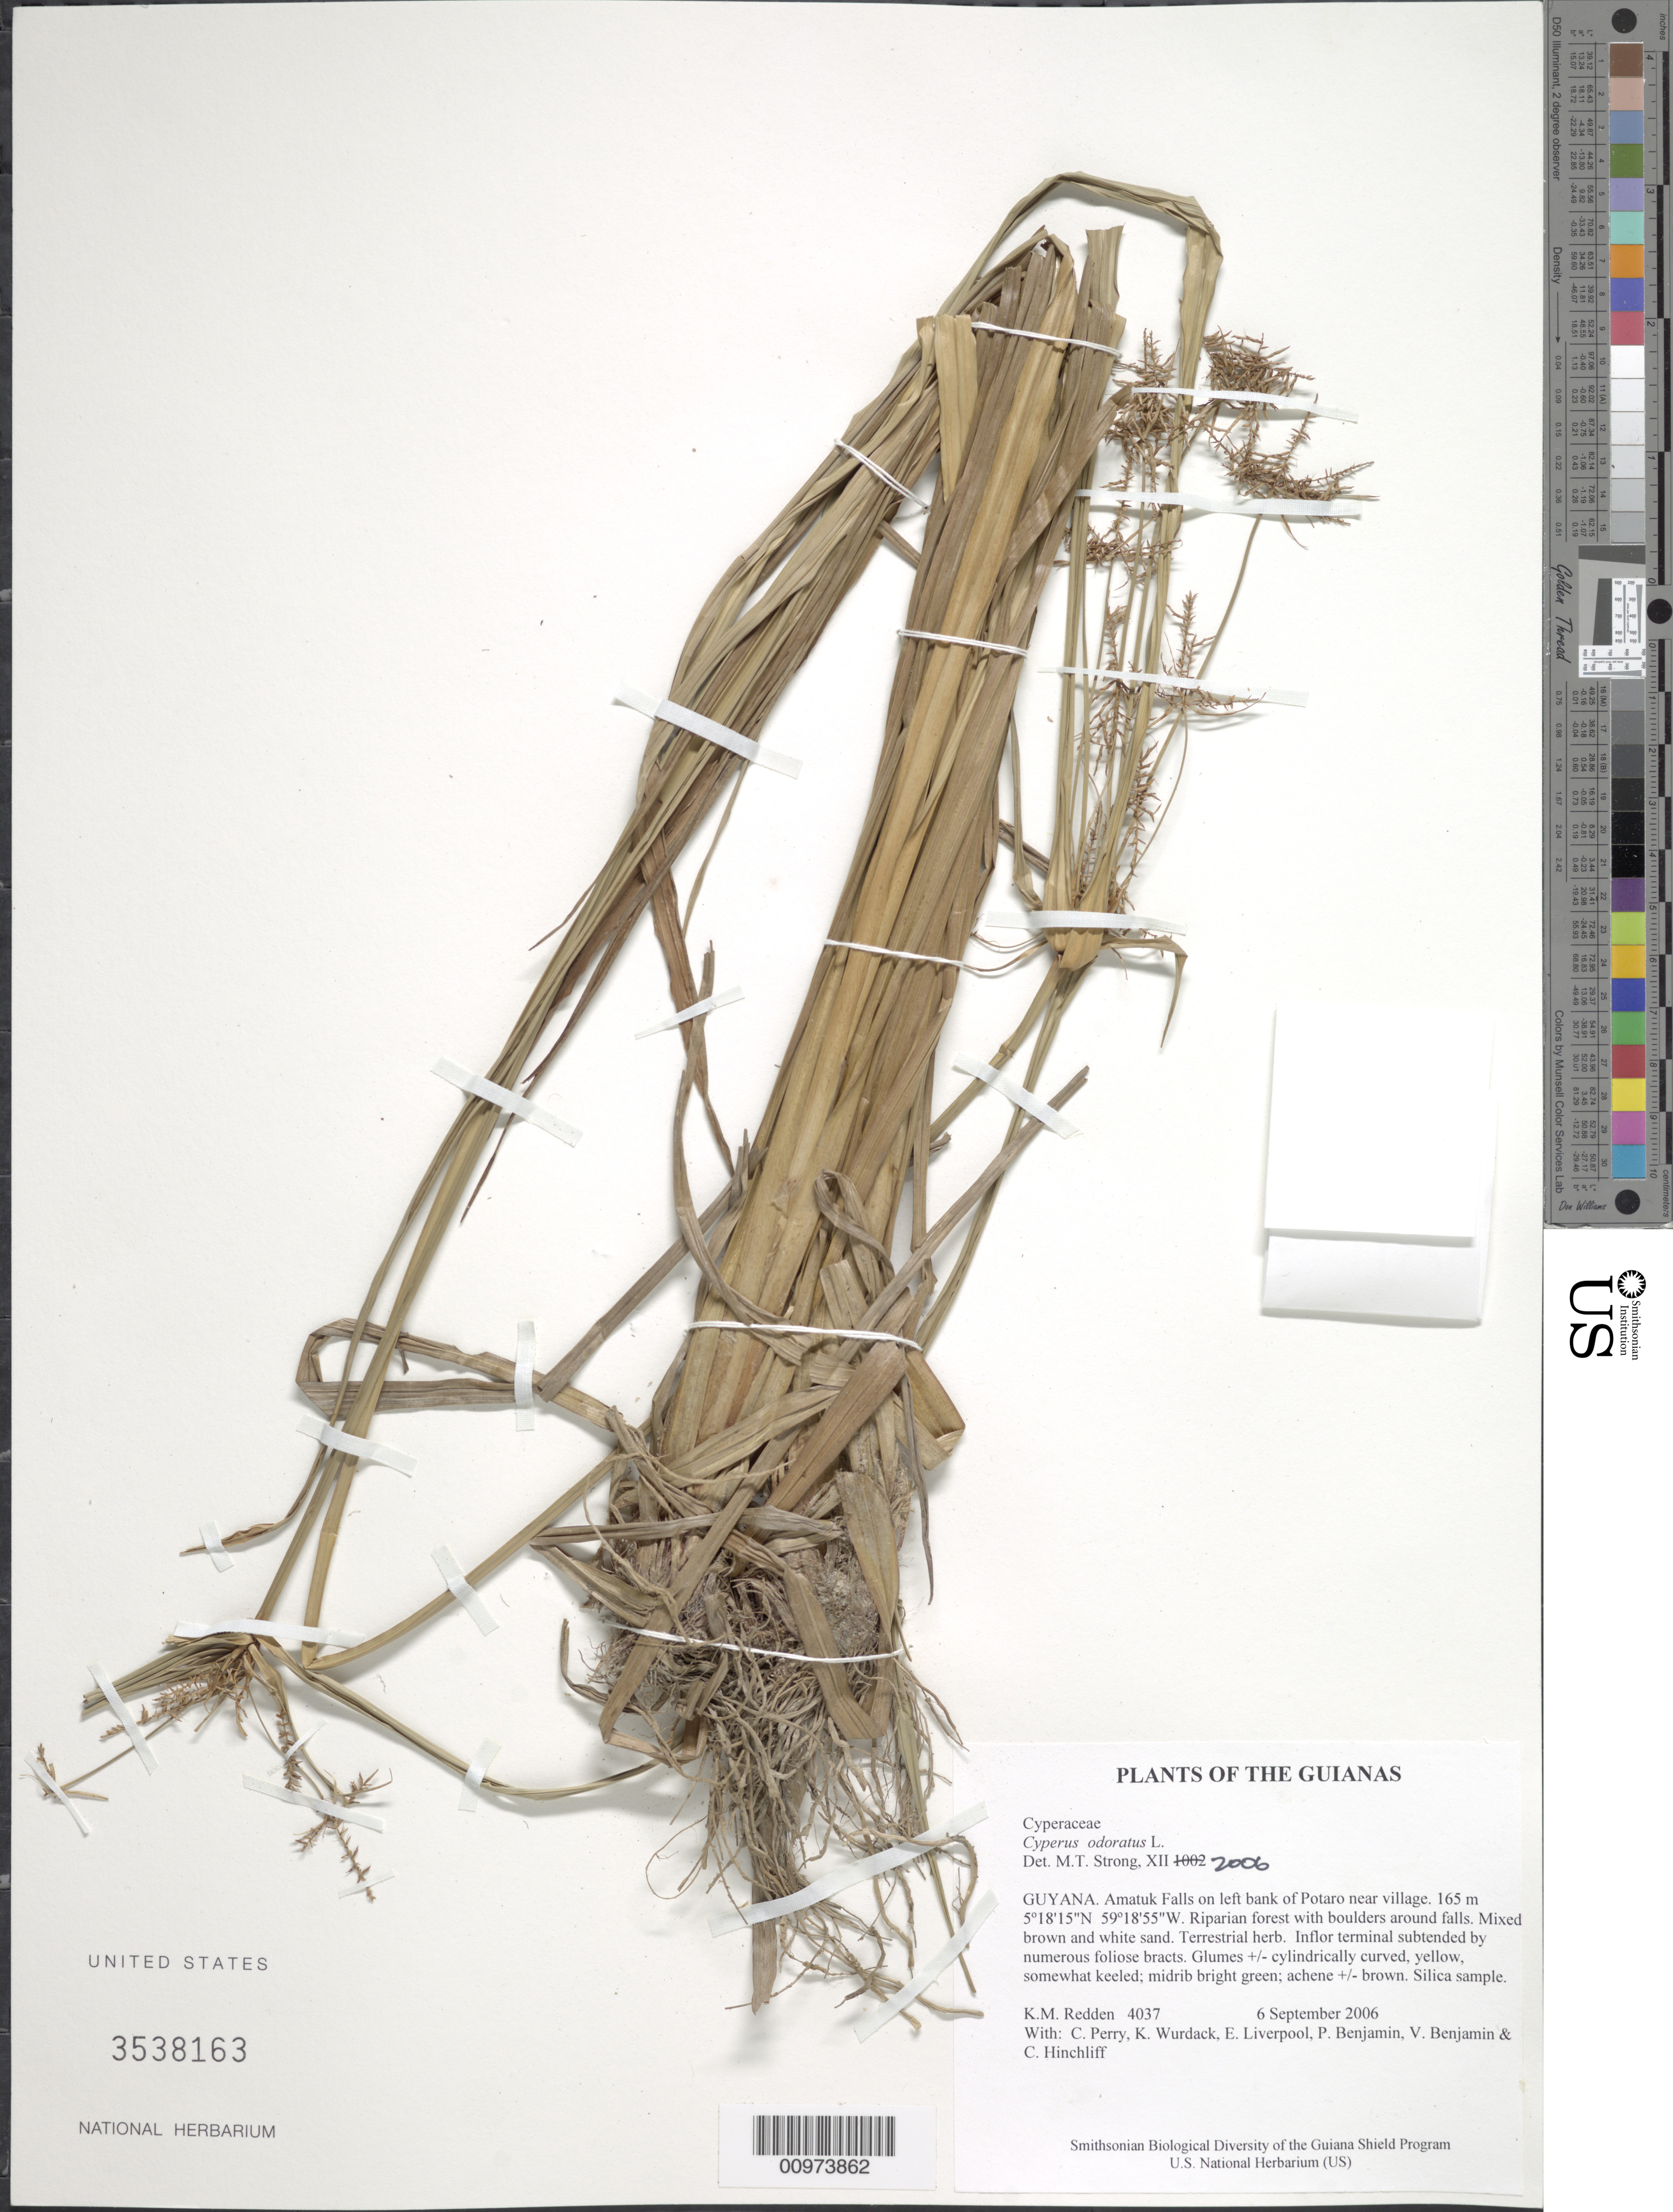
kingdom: Plantae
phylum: Tracheophyta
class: Liliopsida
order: Poales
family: Cyperaceae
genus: Cyperus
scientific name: Cyperus odoratus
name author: L.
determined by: Strong, M. T., (US), Smithsonian Institution - National Museum of Natural History (UNITED STATES)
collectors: K. M. Redden, C. Perry, K. Wurdack, E. Liverpool, P. Benjamin, V. Benjamin & C. E. Hinchliff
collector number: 4037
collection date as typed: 6 September 2006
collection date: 2006-09-06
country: Guyana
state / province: Potaro-Siparuni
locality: Amatuk Falls on left bank of Potaro near village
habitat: Riparian forest with boulders around falls. Mixed brown and white sand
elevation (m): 165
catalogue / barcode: US 3538163